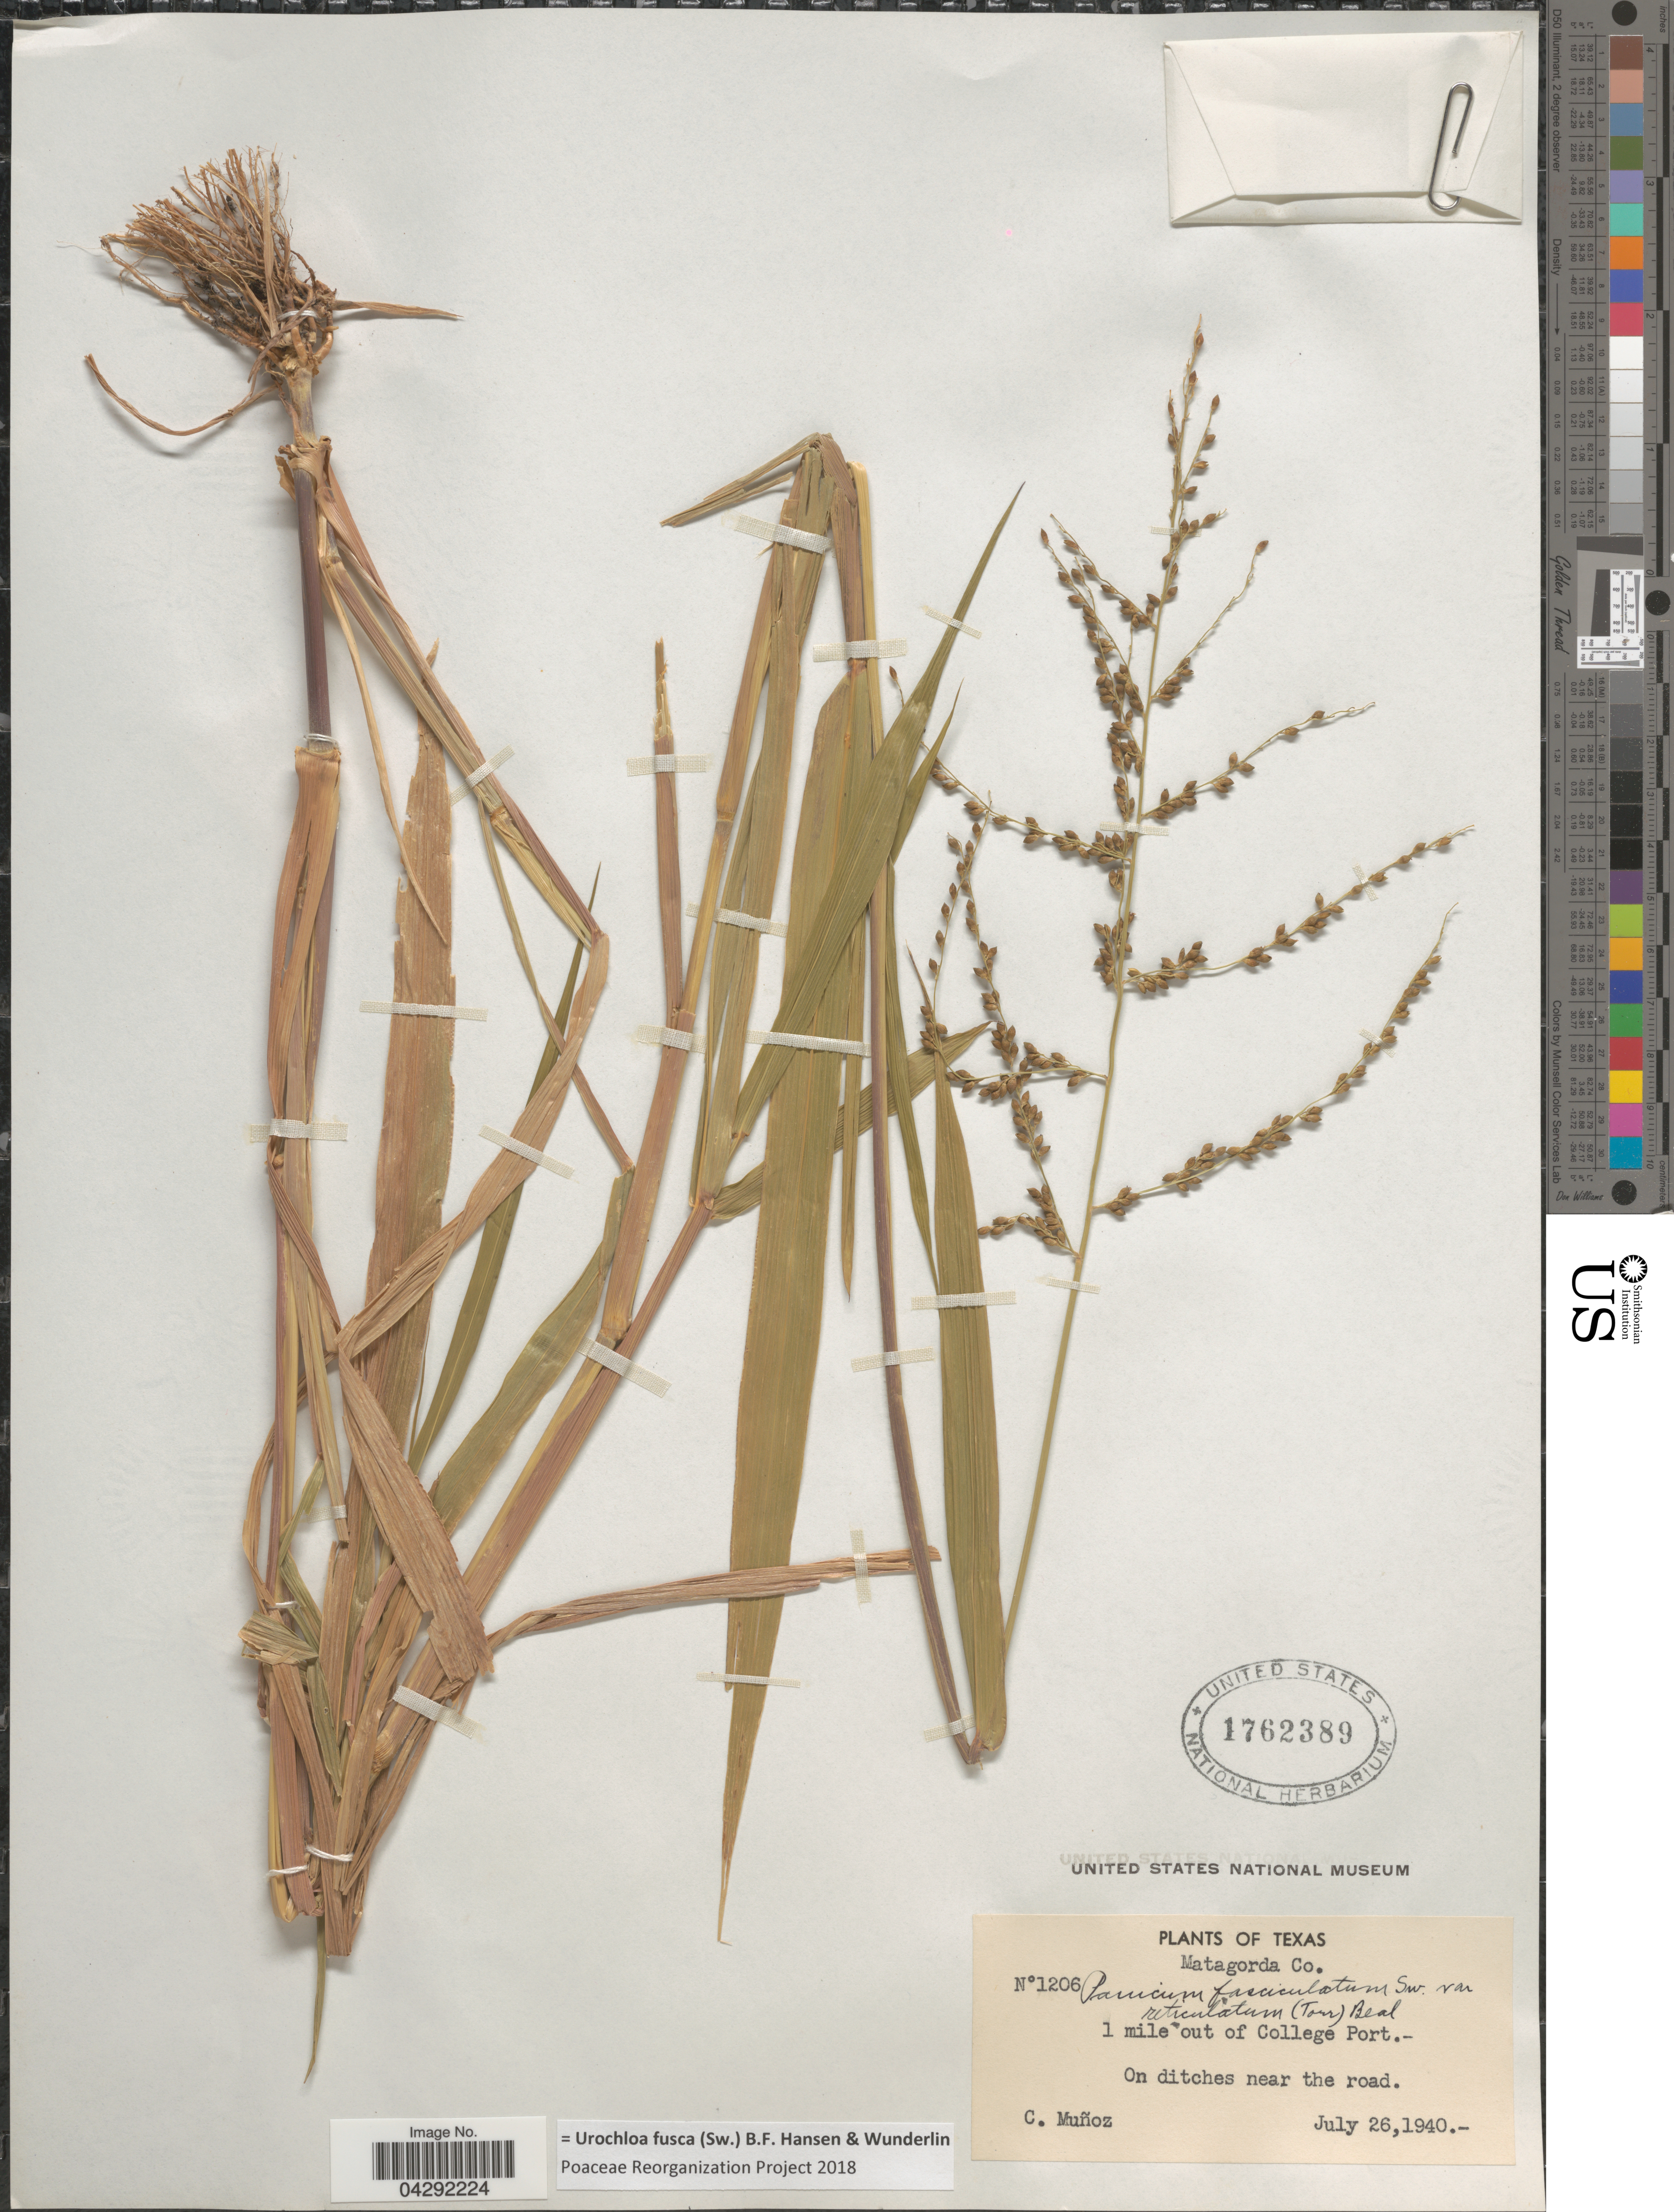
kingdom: Plantae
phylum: Tracheophyta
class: Liliopsida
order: Poales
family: Poaceae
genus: Urochloa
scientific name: Urochloa fusca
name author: (Sw.) B.F. Hansen & Wunderlin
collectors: C. Muñoz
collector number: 1206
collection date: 1940-07-26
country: United States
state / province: Texas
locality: Matagorda Co. 1 mile out of College Port. On ditches near the road.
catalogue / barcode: US 1762389